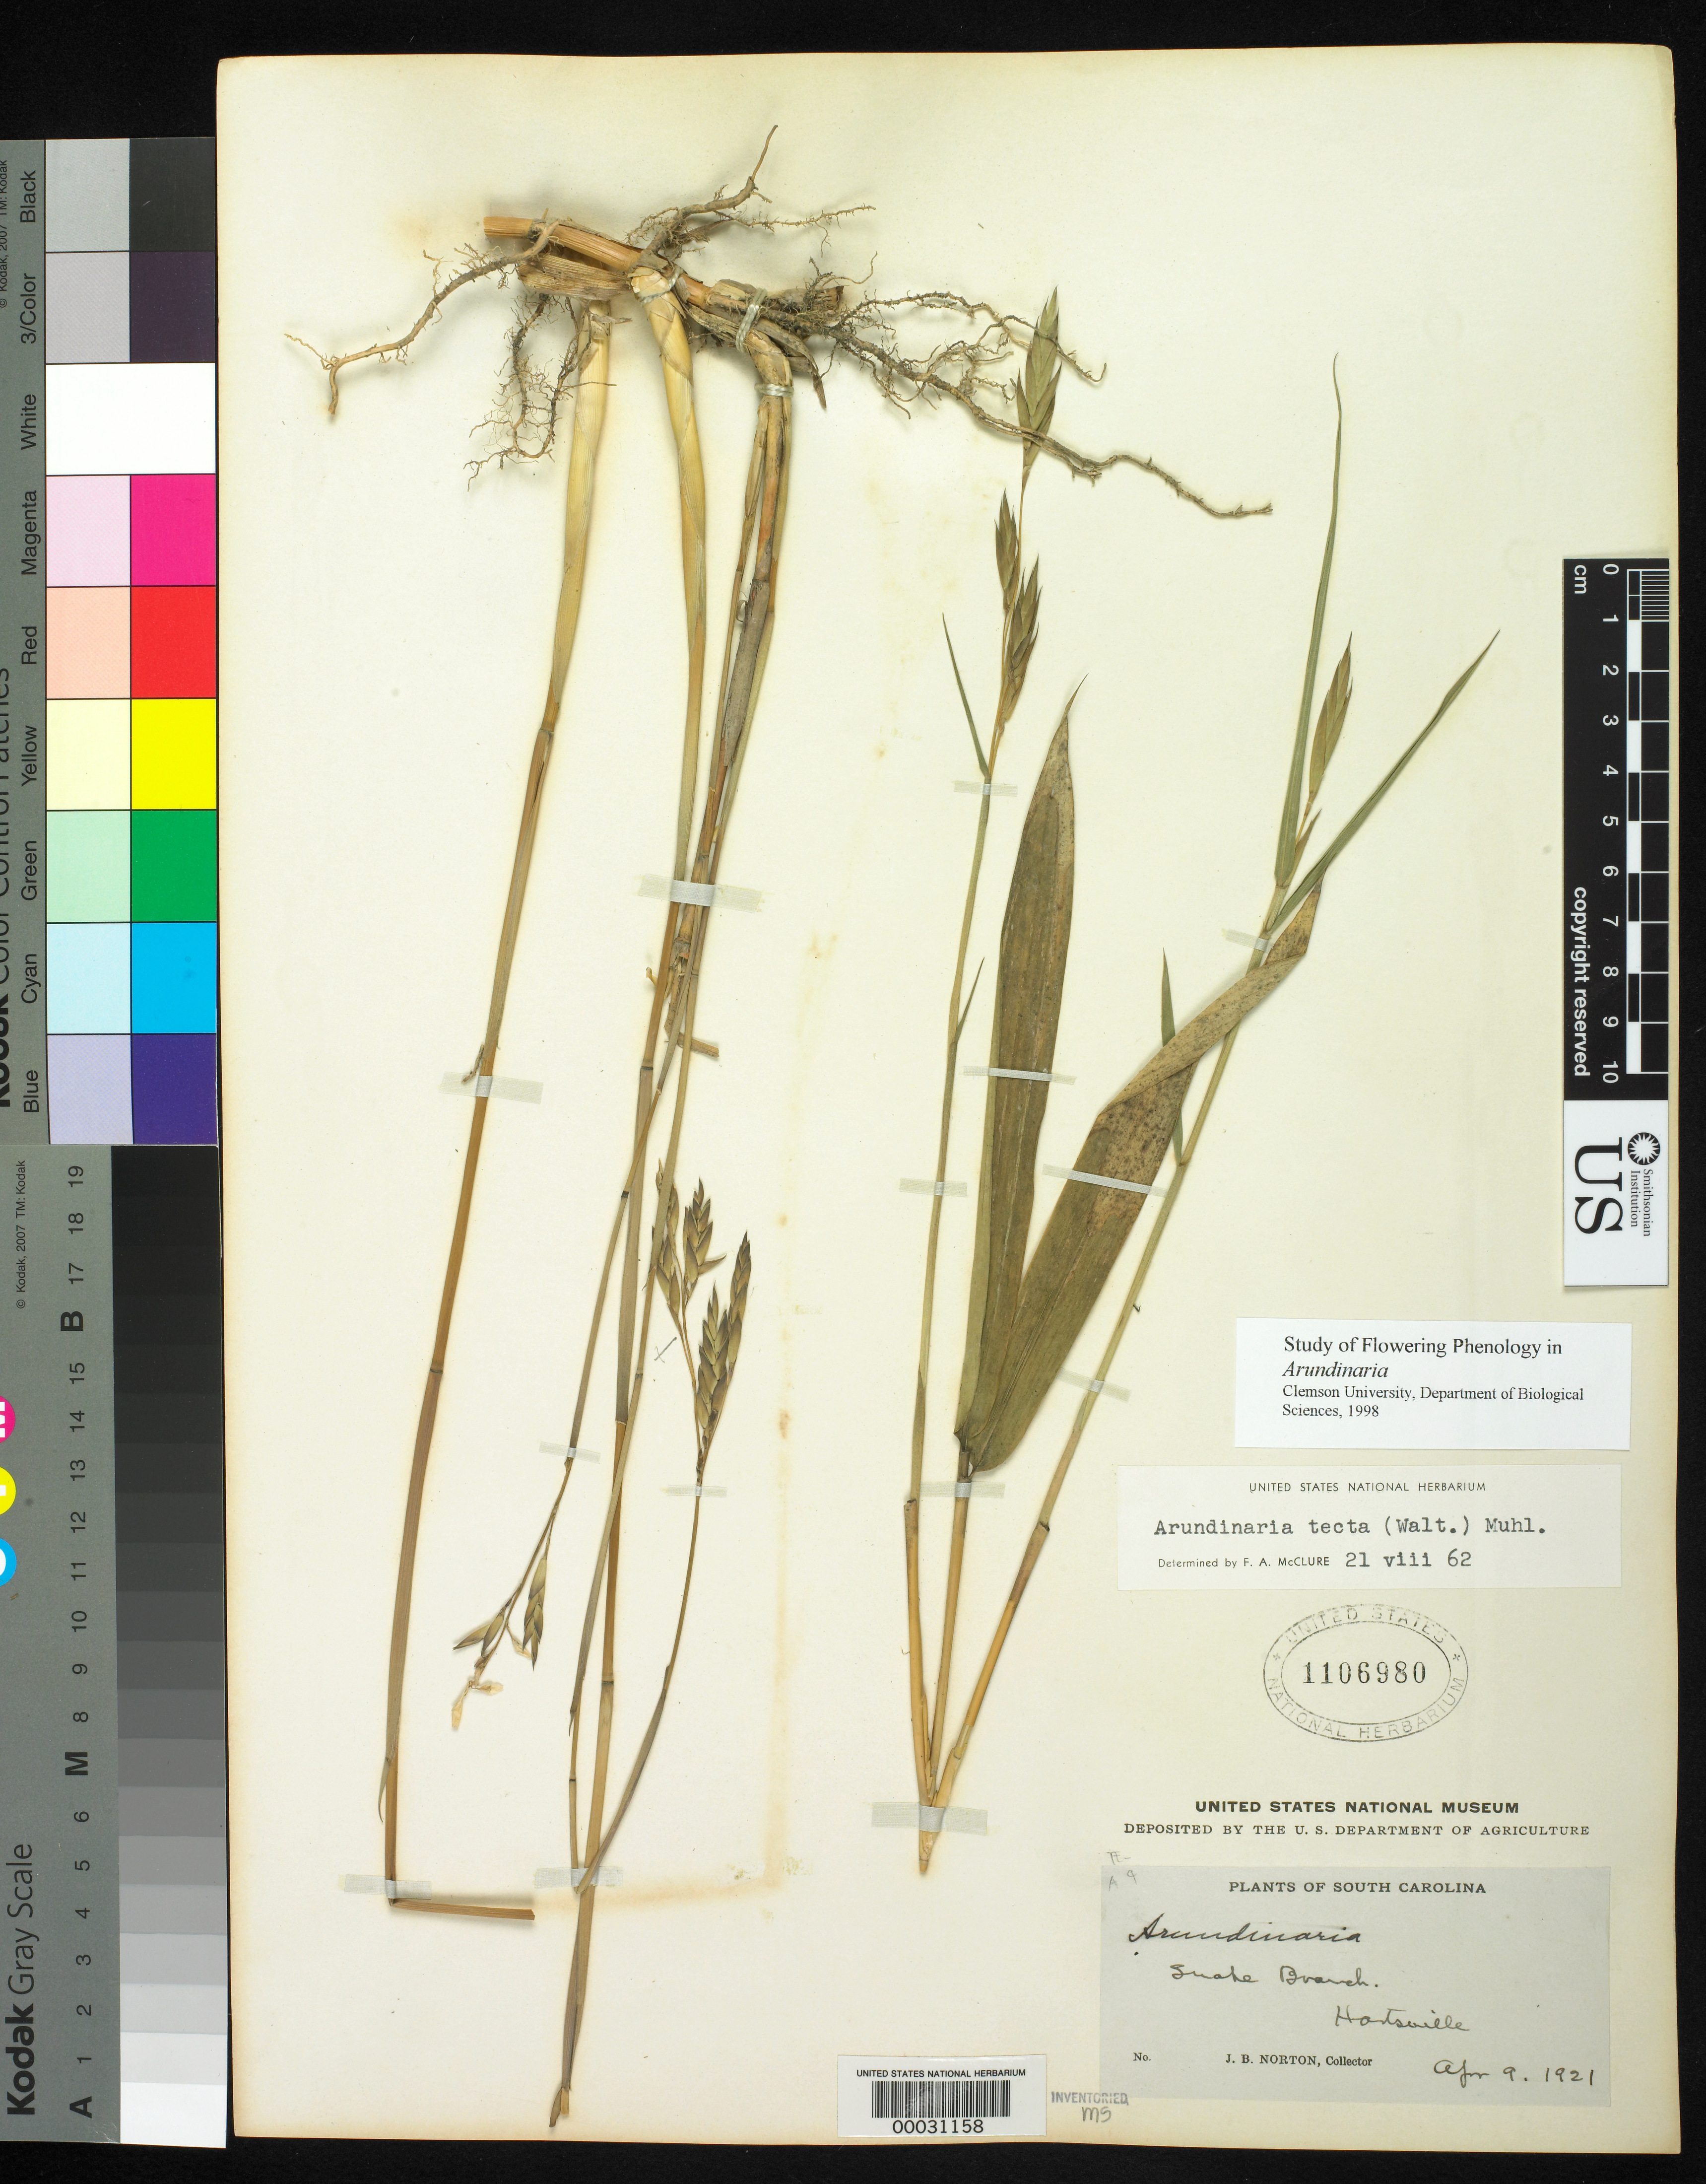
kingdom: Plantae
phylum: Tracheophyta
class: Liliopsida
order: Poales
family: Poaceae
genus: Arundinaria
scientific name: Arundinaria tecta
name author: (Walter) Muhl.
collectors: J. Norton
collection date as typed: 09 Apr 1921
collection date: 1921-04-09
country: United States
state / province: South Carolina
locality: Hartsville, snake branch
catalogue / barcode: US 1106980